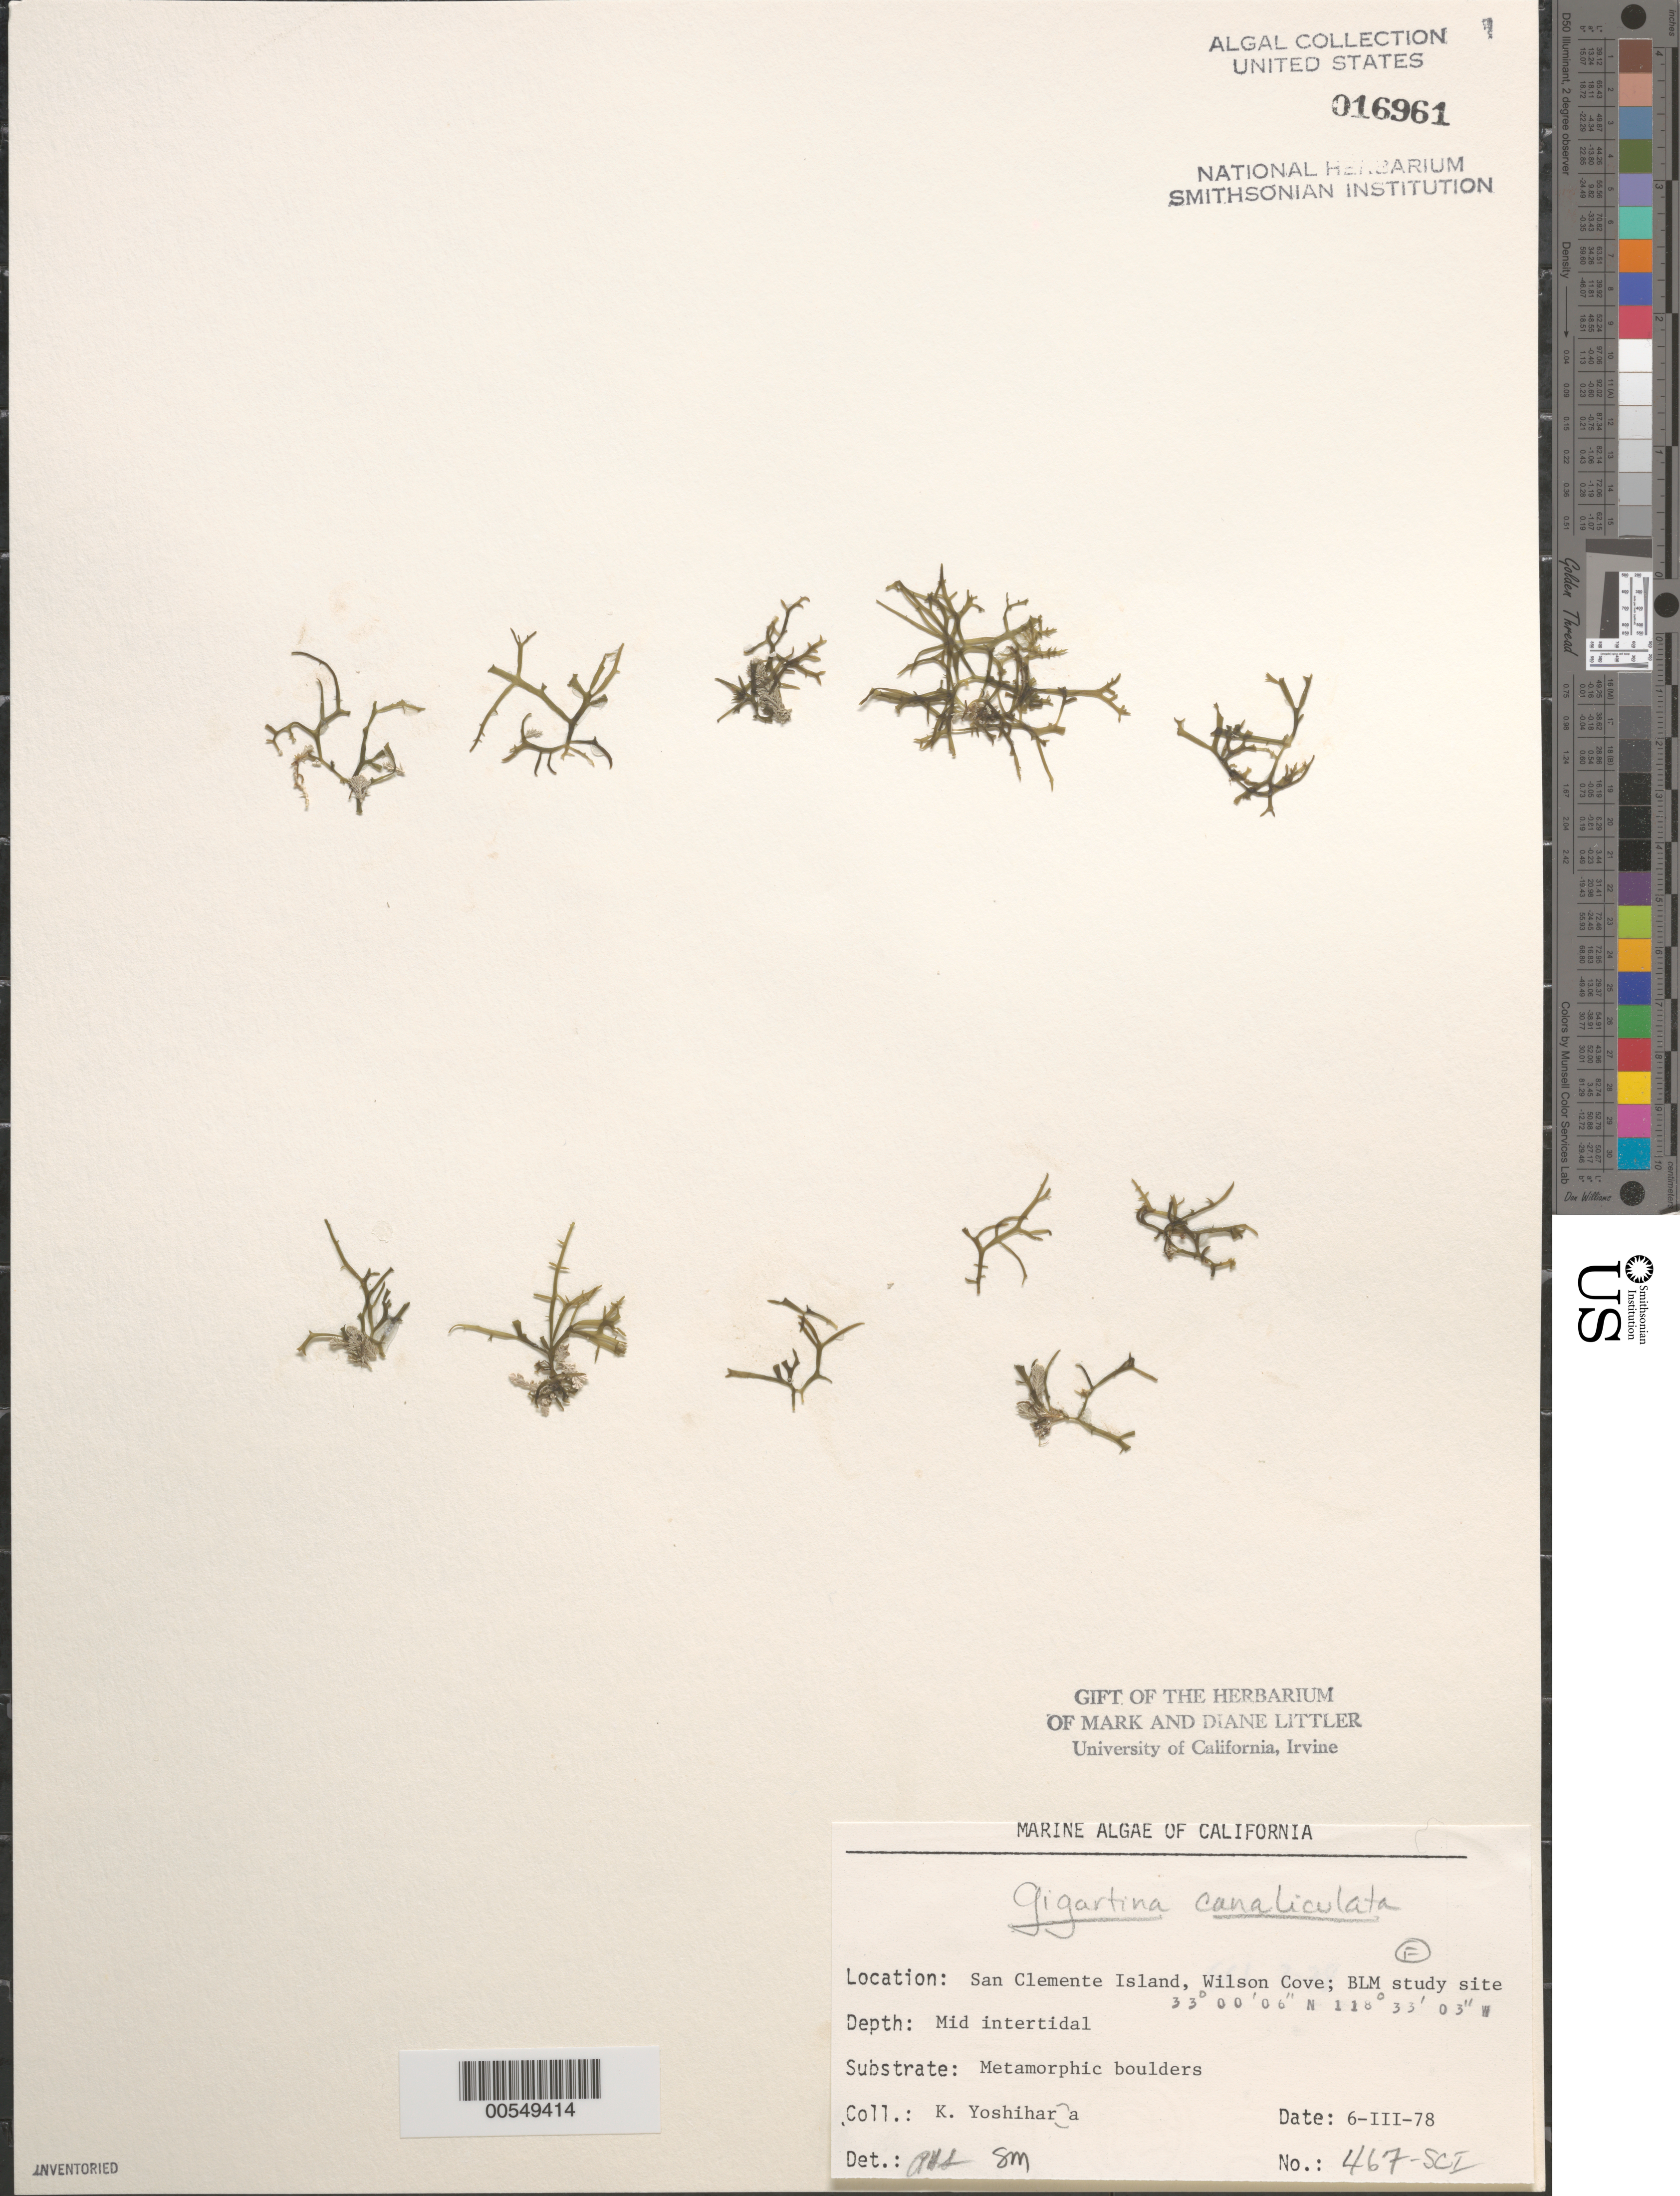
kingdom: Plantae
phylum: Rhodophyta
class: Florideophyceae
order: Gigartinales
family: Gigartinaceae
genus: Chondracanthus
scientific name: Chondracanthus canaliculatus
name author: (Harv.) Guiry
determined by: Algae name updating Project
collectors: K. Yoshihara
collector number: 467-sci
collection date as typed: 06 Mar 1978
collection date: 1978-03-06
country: United States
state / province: California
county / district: Los Angeles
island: San Clemente Island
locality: Wilson Cove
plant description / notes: BLM-SOCALBIGHT Rocky Intertidal Survey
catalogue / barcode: US 16961